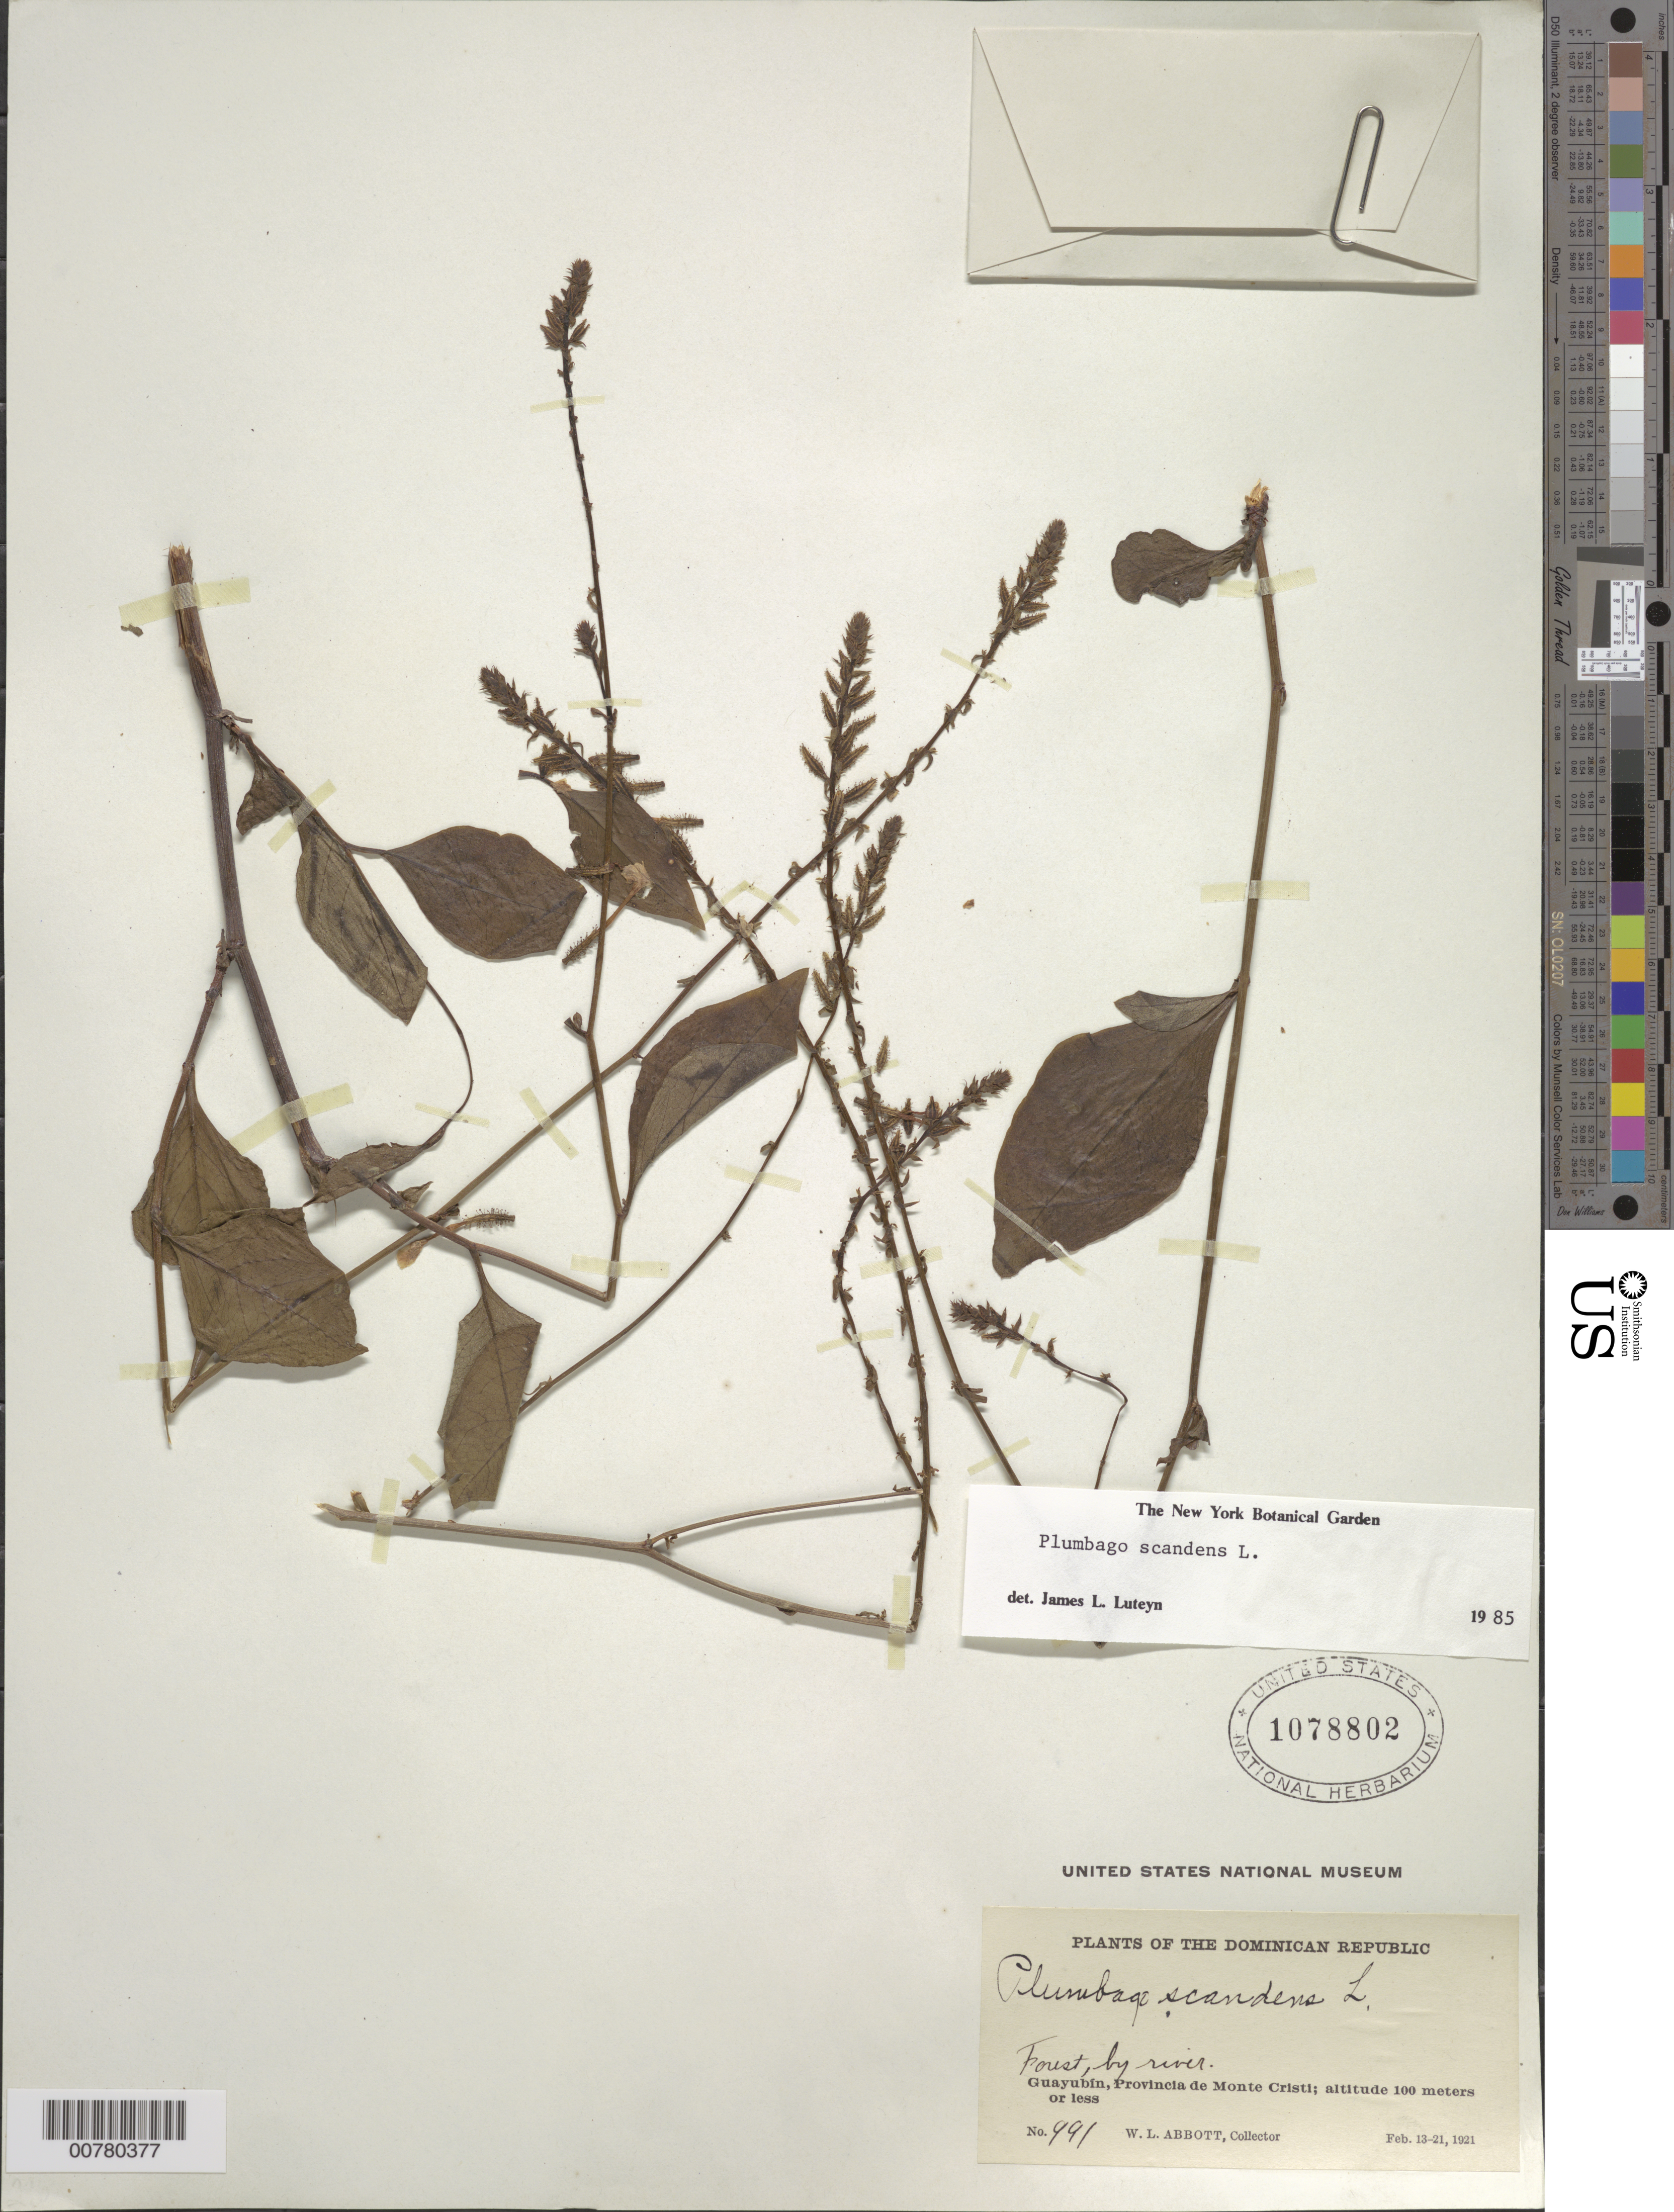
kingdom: Plantae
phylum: Tracheophyta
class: Magnoliopsida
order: Caryophyllales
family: Plumbaginaceae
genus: Plumbago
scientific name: Plumbago scandens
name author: L.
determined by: Luteyn, J. L.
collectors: W. L. Abbott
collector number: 991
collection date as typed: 13 Feb 1910 to 21 Feb 1921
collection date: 1910-02-13/1921-02-21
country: Dominican Republic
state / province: Monte Cristi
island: Hispaniola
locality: Guayubín.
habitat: Forest, by river.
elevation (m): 100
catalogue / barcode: US 1078802